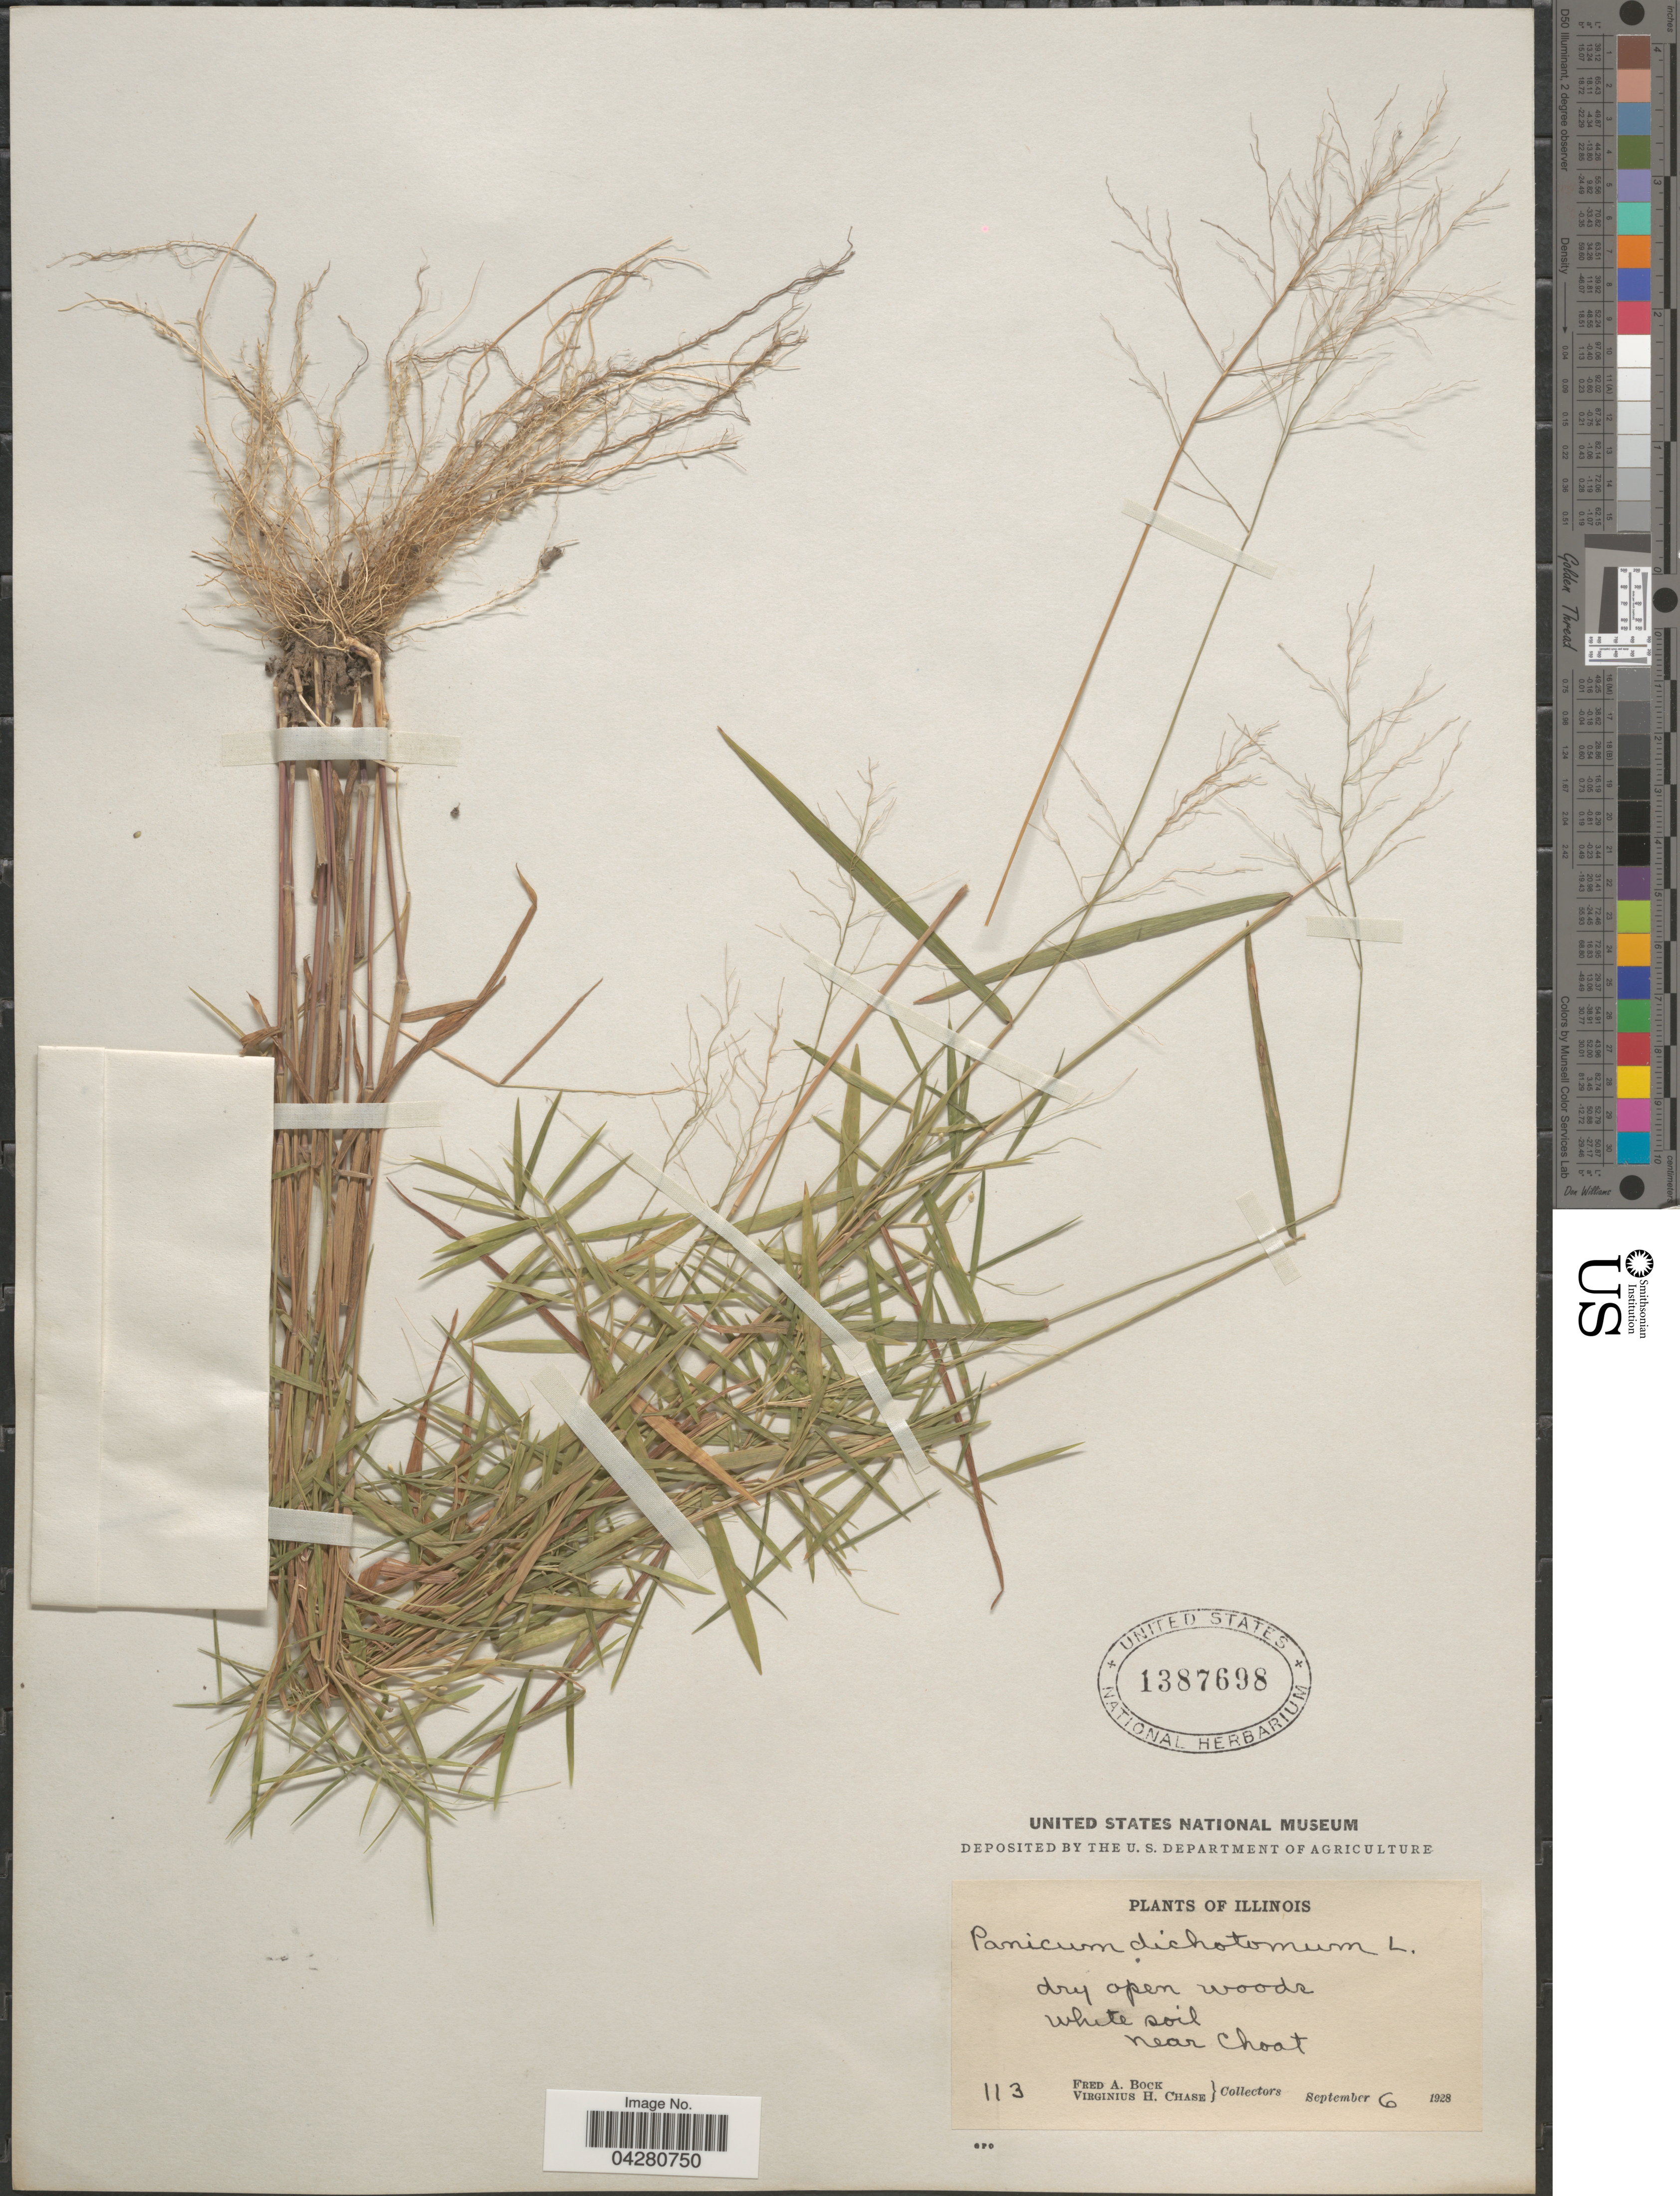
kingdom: Plantae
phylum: Tracheophyta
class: Liliopsida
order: Poales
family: Poaceae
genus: Dichanthelium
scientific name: Dichanthelium dichotomum var. dichotomum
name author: (L.) Gould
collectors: F. Bock & V. H. Chase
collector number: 113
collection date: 1928-09-06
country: United States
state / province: Illinois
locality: Near Choat.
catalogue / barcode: US 1387698